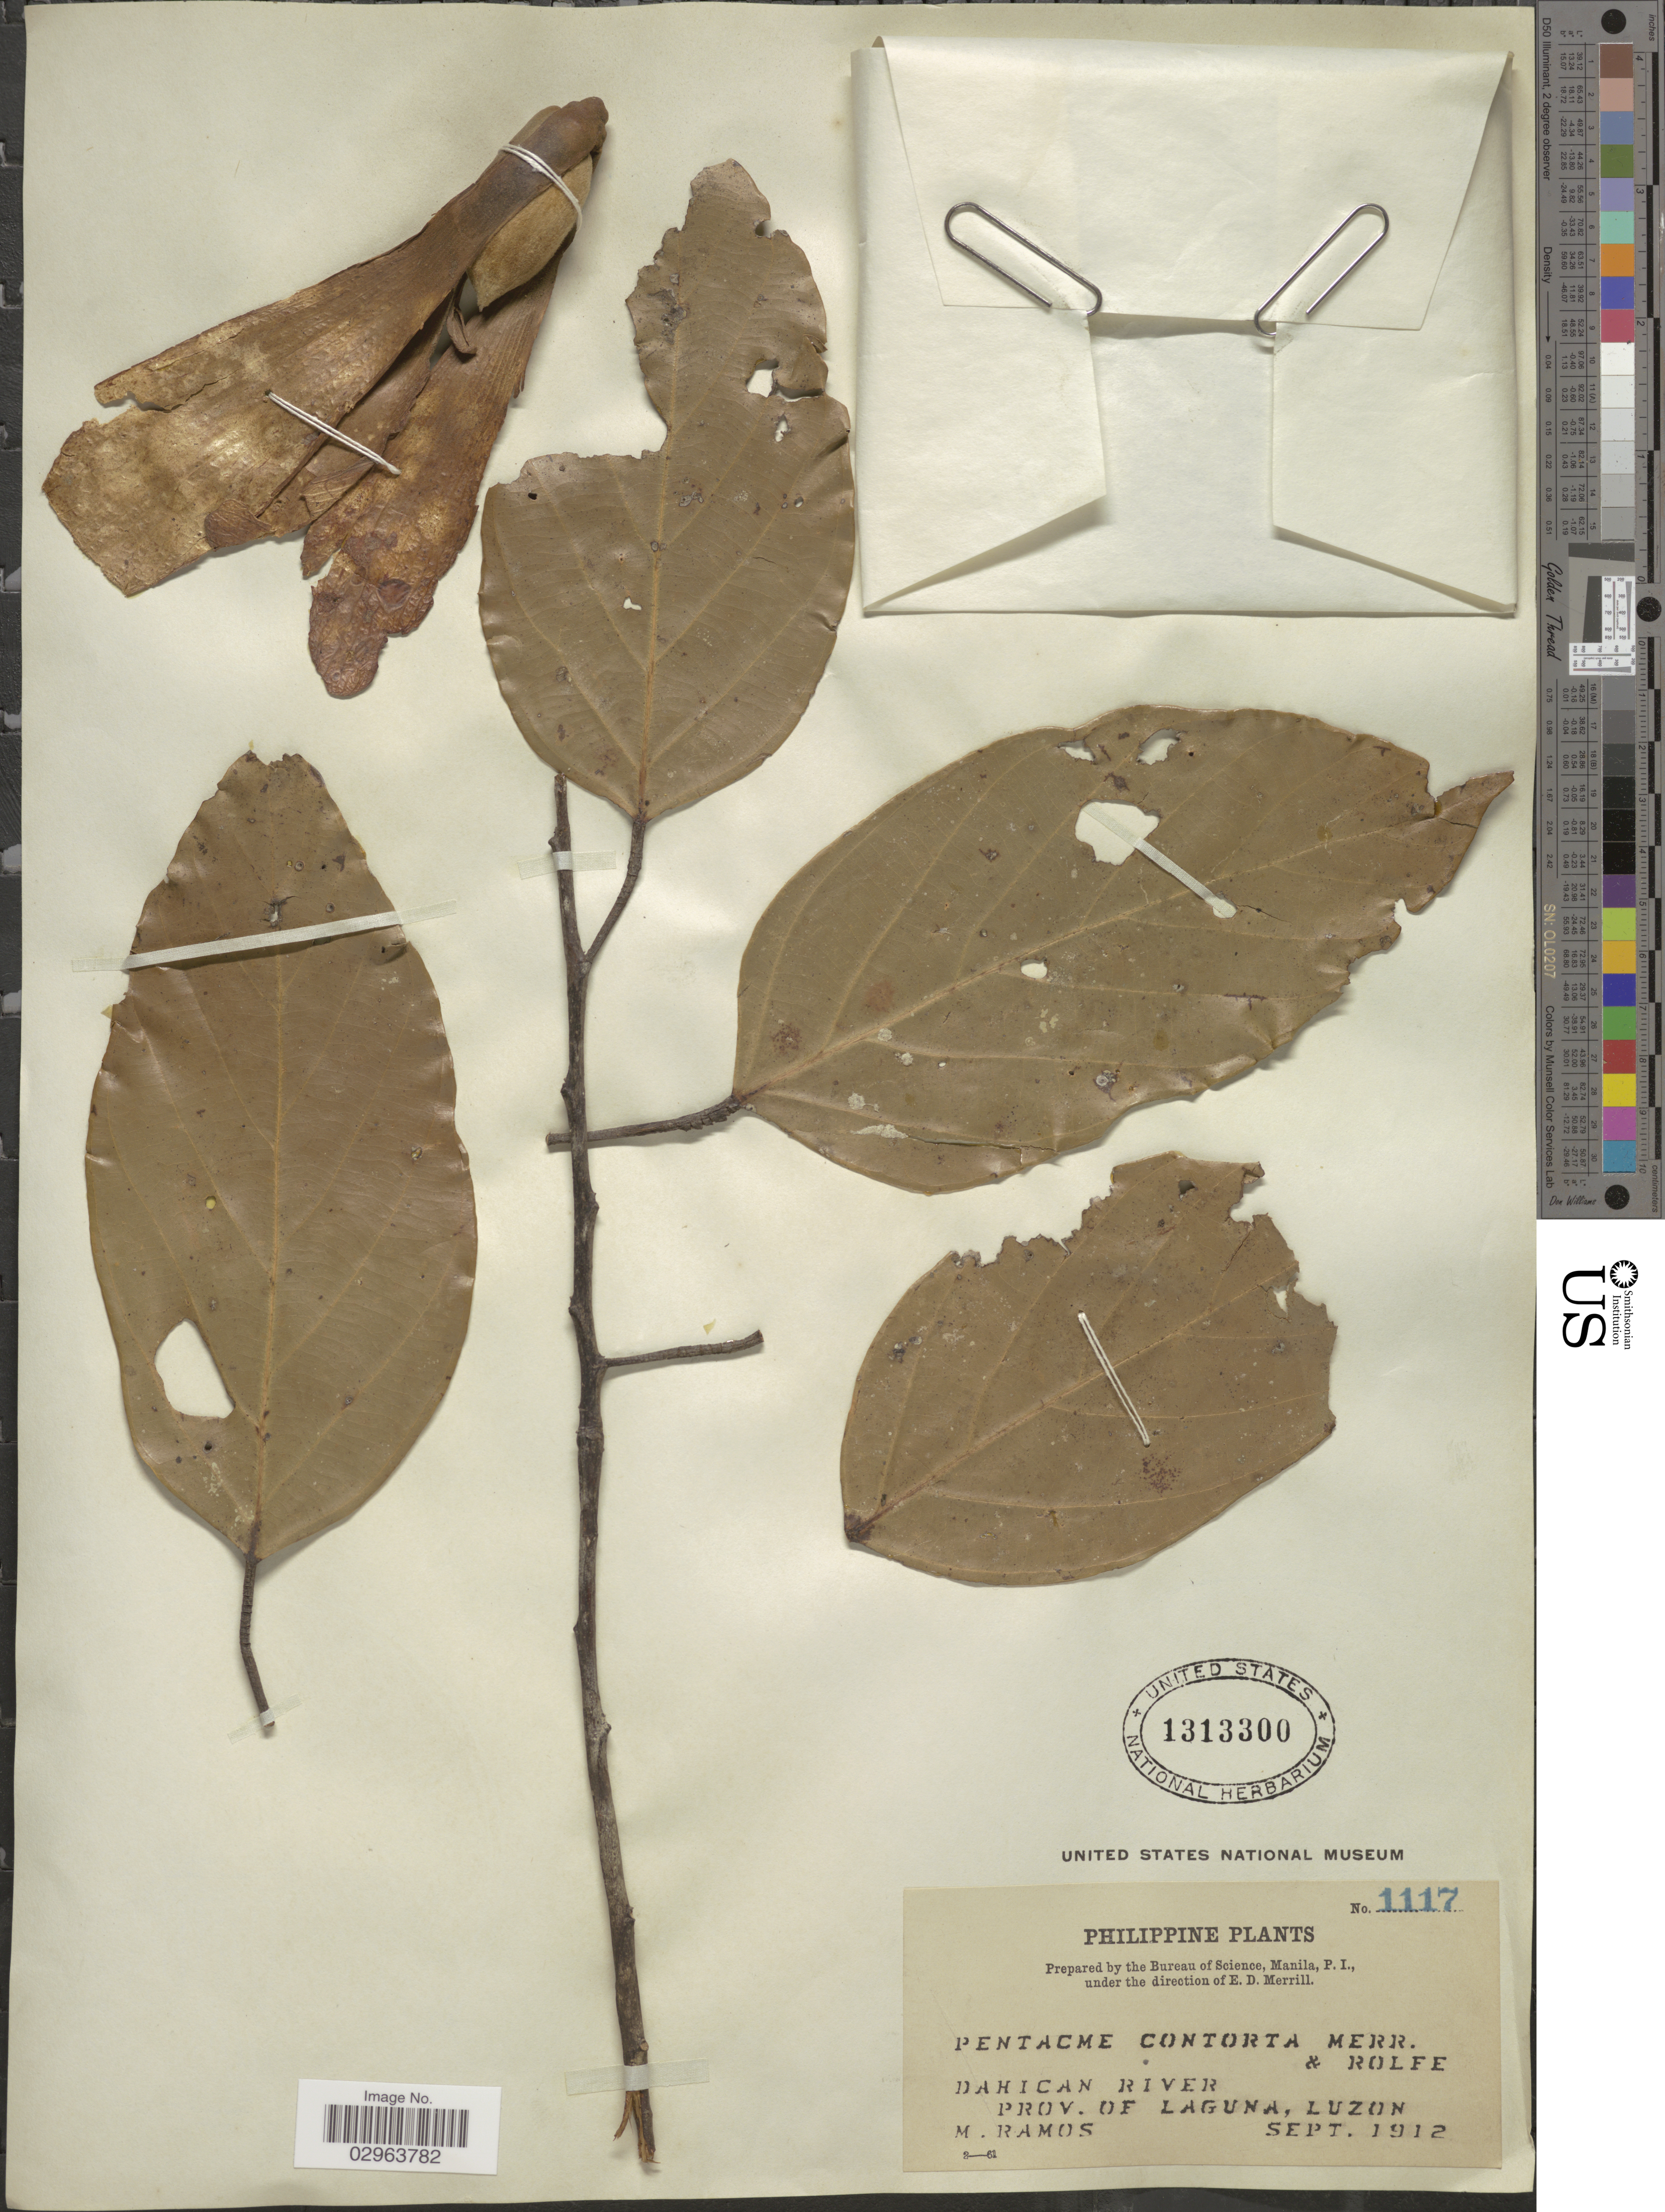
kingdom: Plantae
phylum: Tracheophyta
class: Magnoliopsida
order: Malvales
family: Dipterocarpaceae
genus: Pentacme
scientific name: Pentacme contorta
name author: (S. Vidal) Merr. & Rolfe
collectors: M. Ramos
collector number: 1117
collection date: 1912-09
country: Philippines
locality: Dahican River, Prov. of Laguna, Luzon.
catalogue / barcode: US 1313300